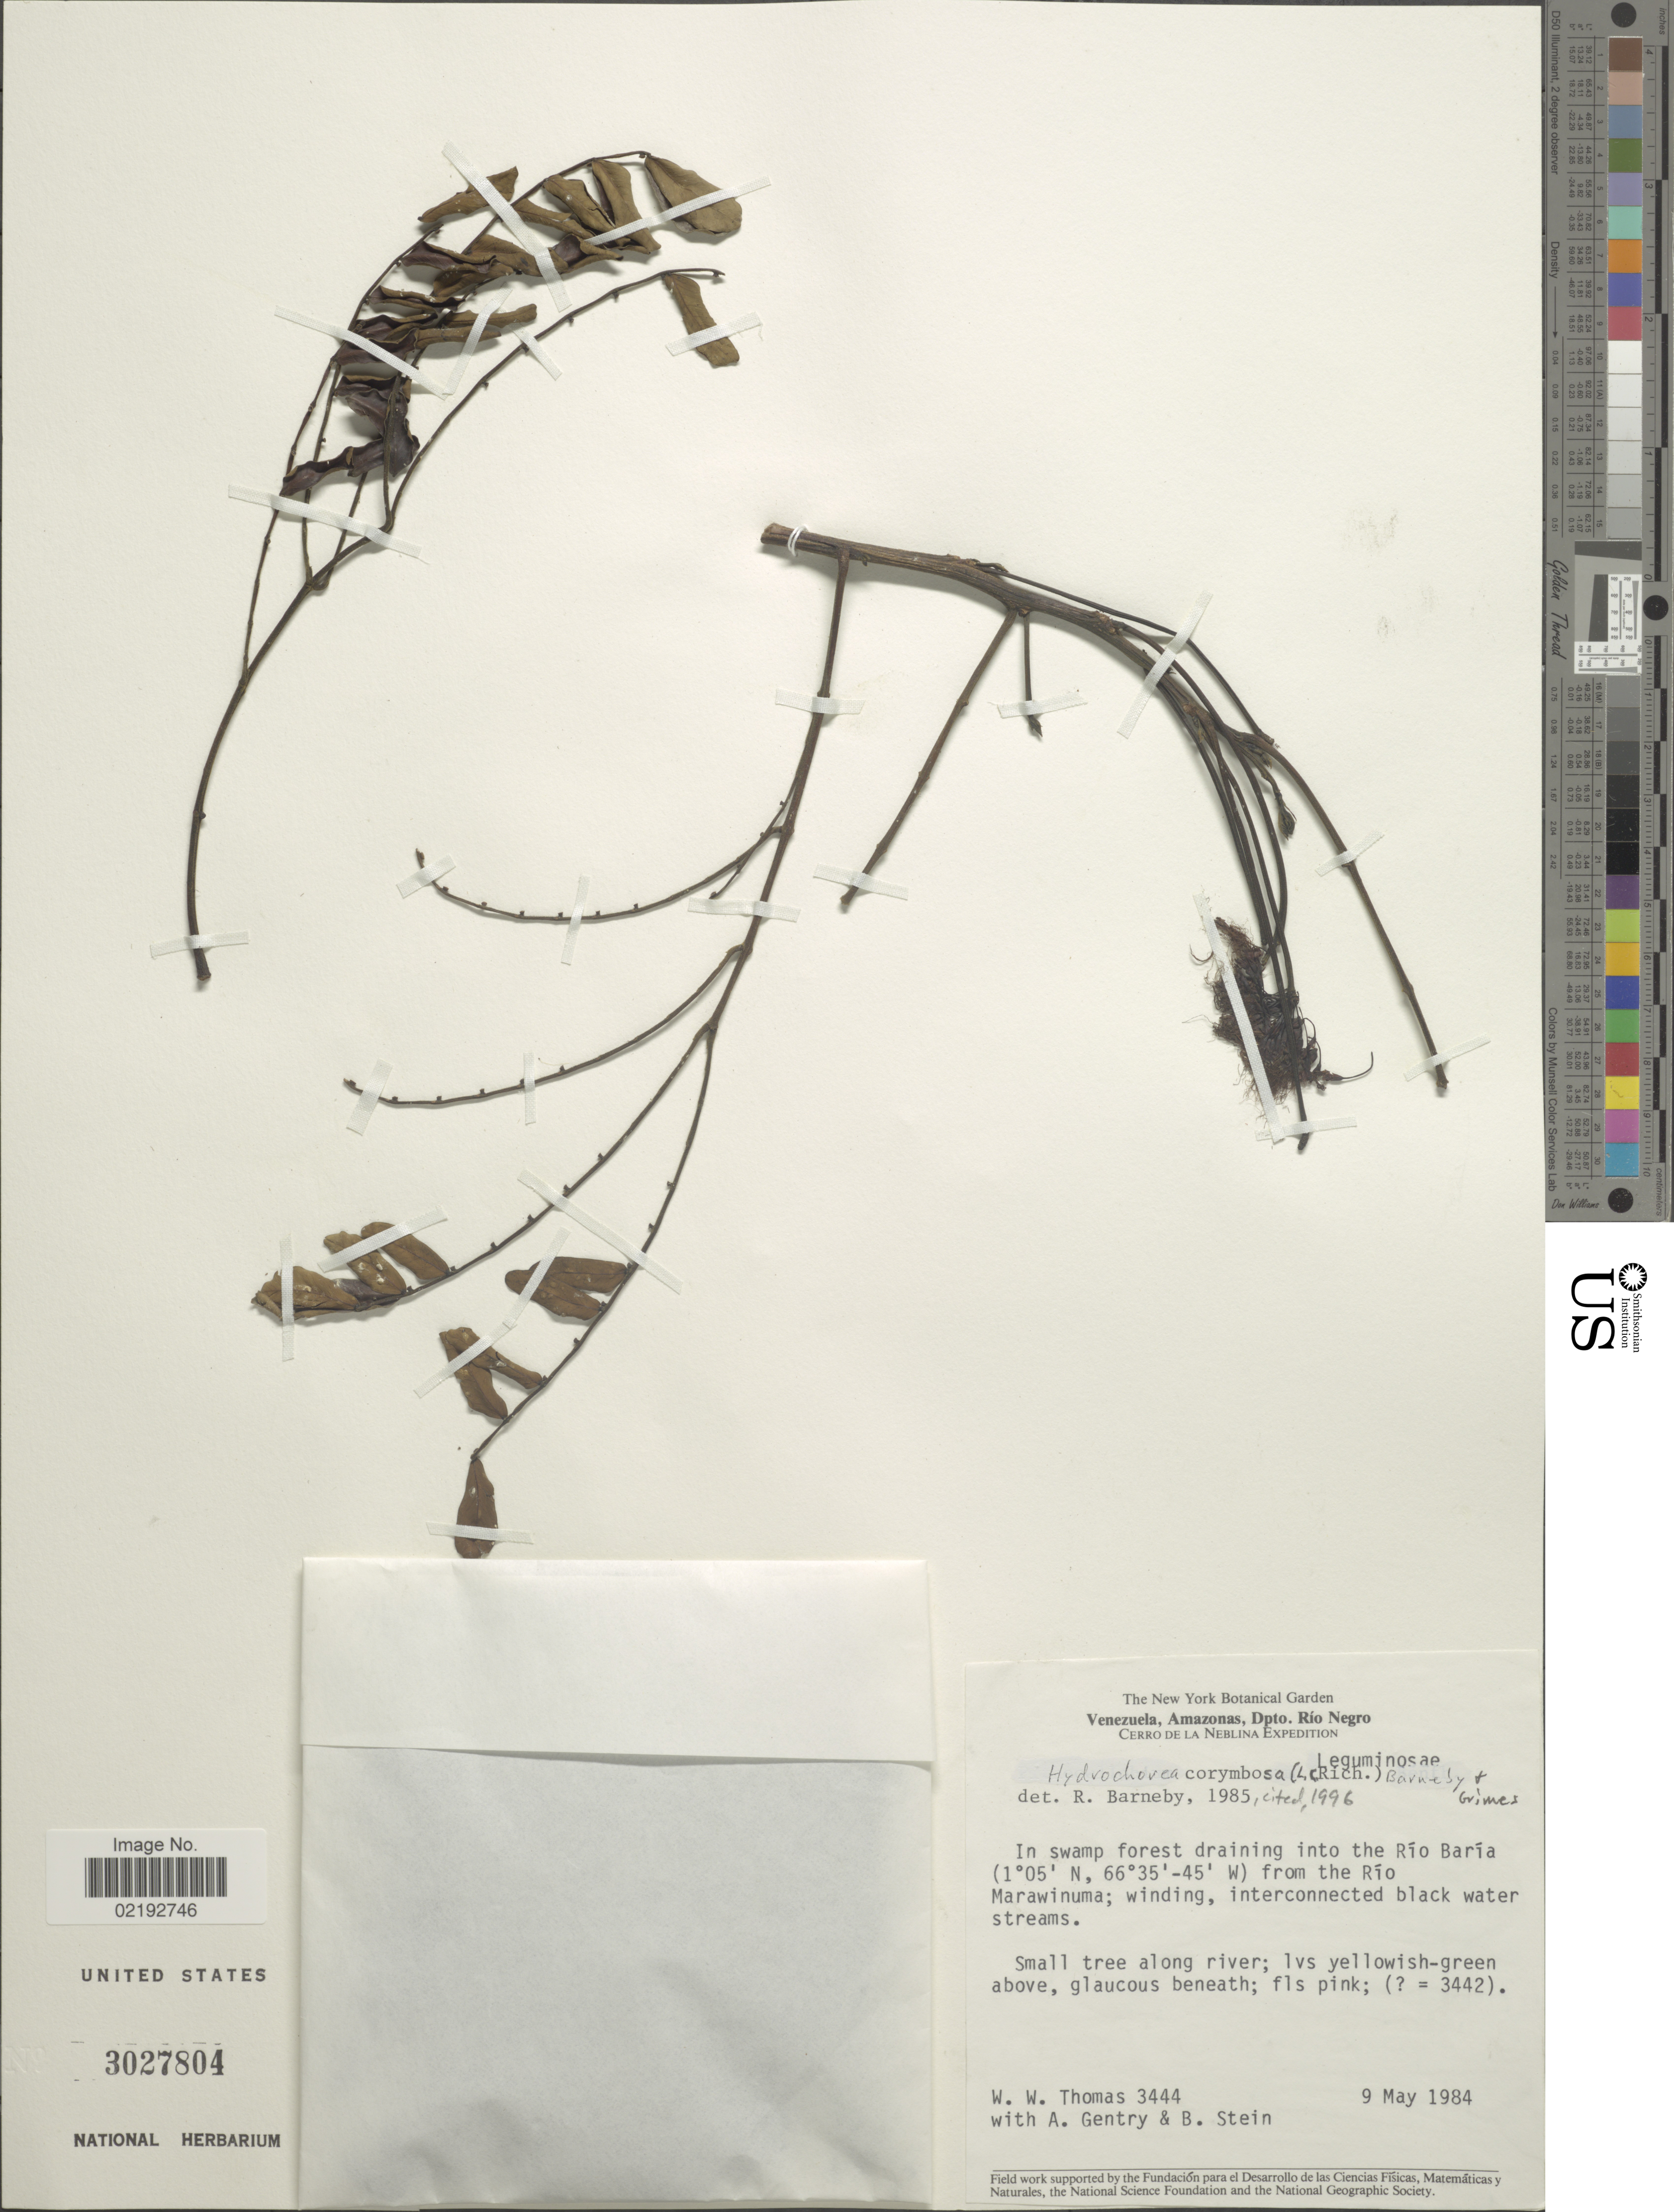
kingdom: Plantae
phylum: Tracheophyta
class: Magnoliopsida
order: Fabales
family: Fabaceae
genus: Hydrochorea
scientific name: Hydrochorea corymbosa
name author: (Rich.) Barneby & J.W. Grimes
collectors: W. W. Thomas, A. H. Gentry & B. Stein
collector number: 3444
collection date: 1984-05-09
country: Venezuela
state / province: Amazonas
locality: Dpto. Rio Negro, in swamp forest draining into the Rio Baria, from the Rio Marawinuma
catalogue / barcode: US 3027804